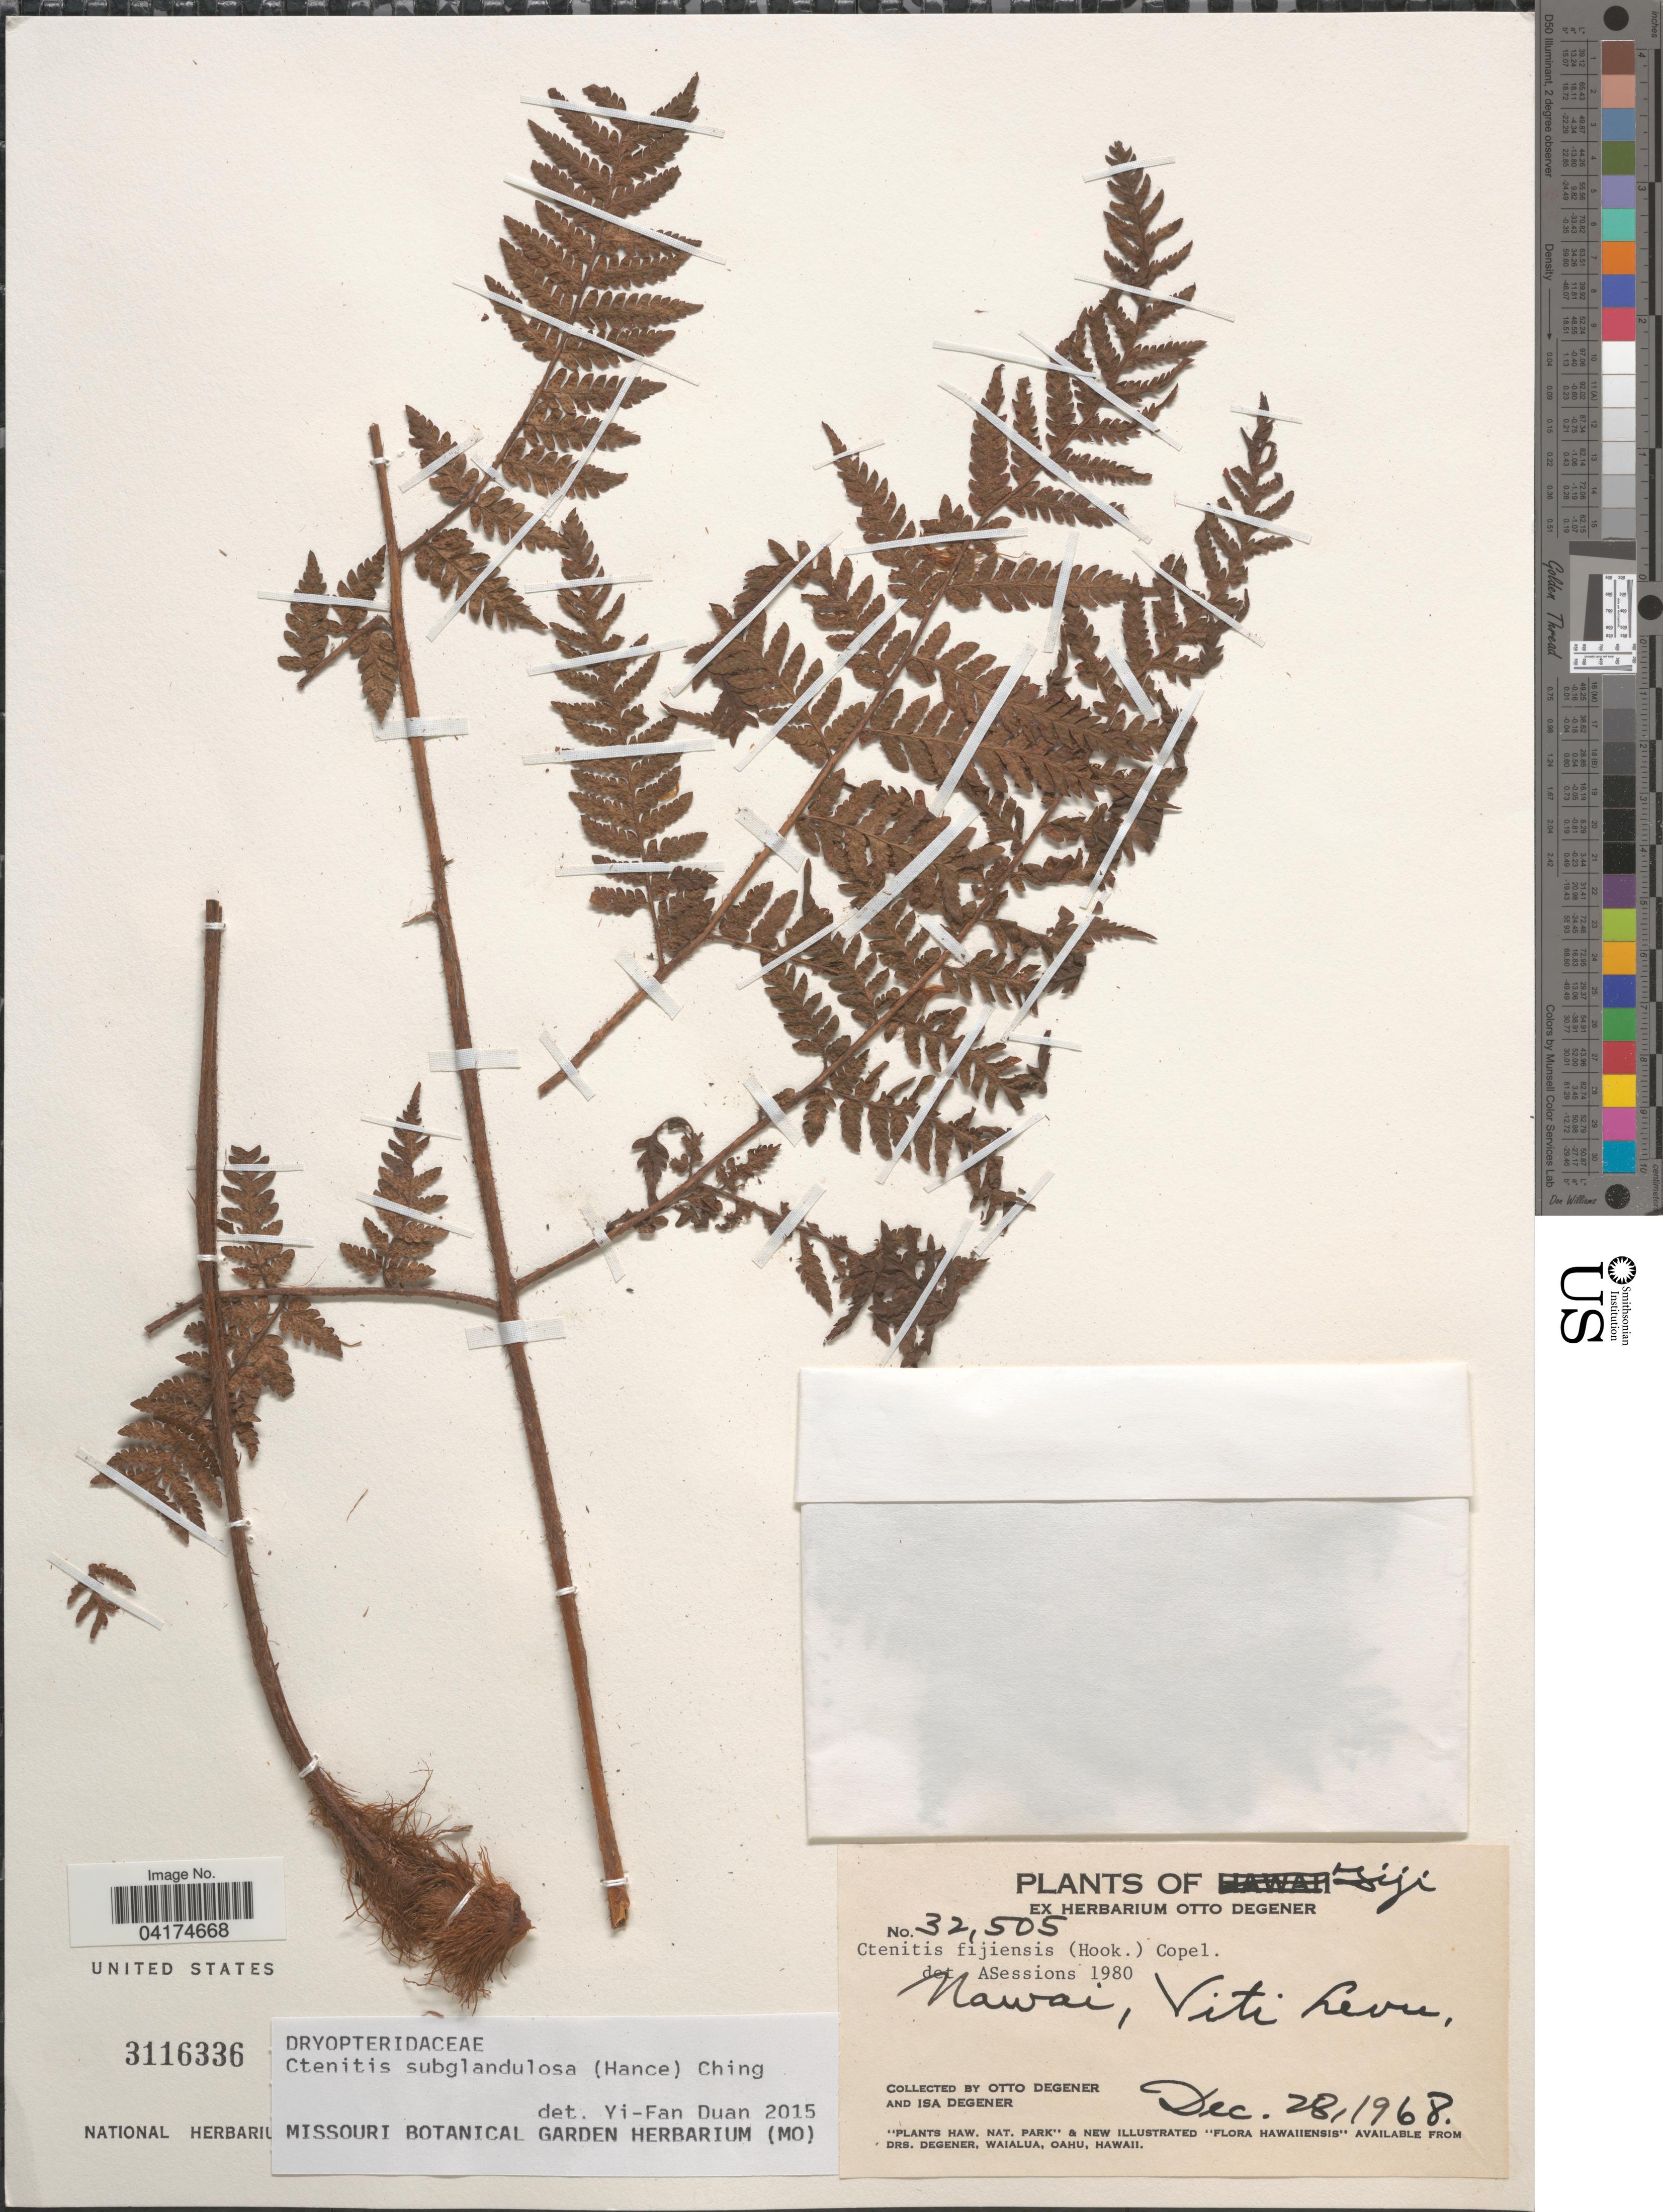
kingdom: Plantae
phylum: Tracheophyta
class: Polypodiopsida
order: Polypodiales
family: Dryopteridaceae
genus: Ctenitis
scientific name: Ctenitis subglandulosa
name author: (Hance) Ching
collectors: O. Degener & I. Degener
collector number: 32505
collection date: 1968-12-28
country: Fiji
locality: Nawai, Viti Levu.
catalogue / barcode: US 3116336